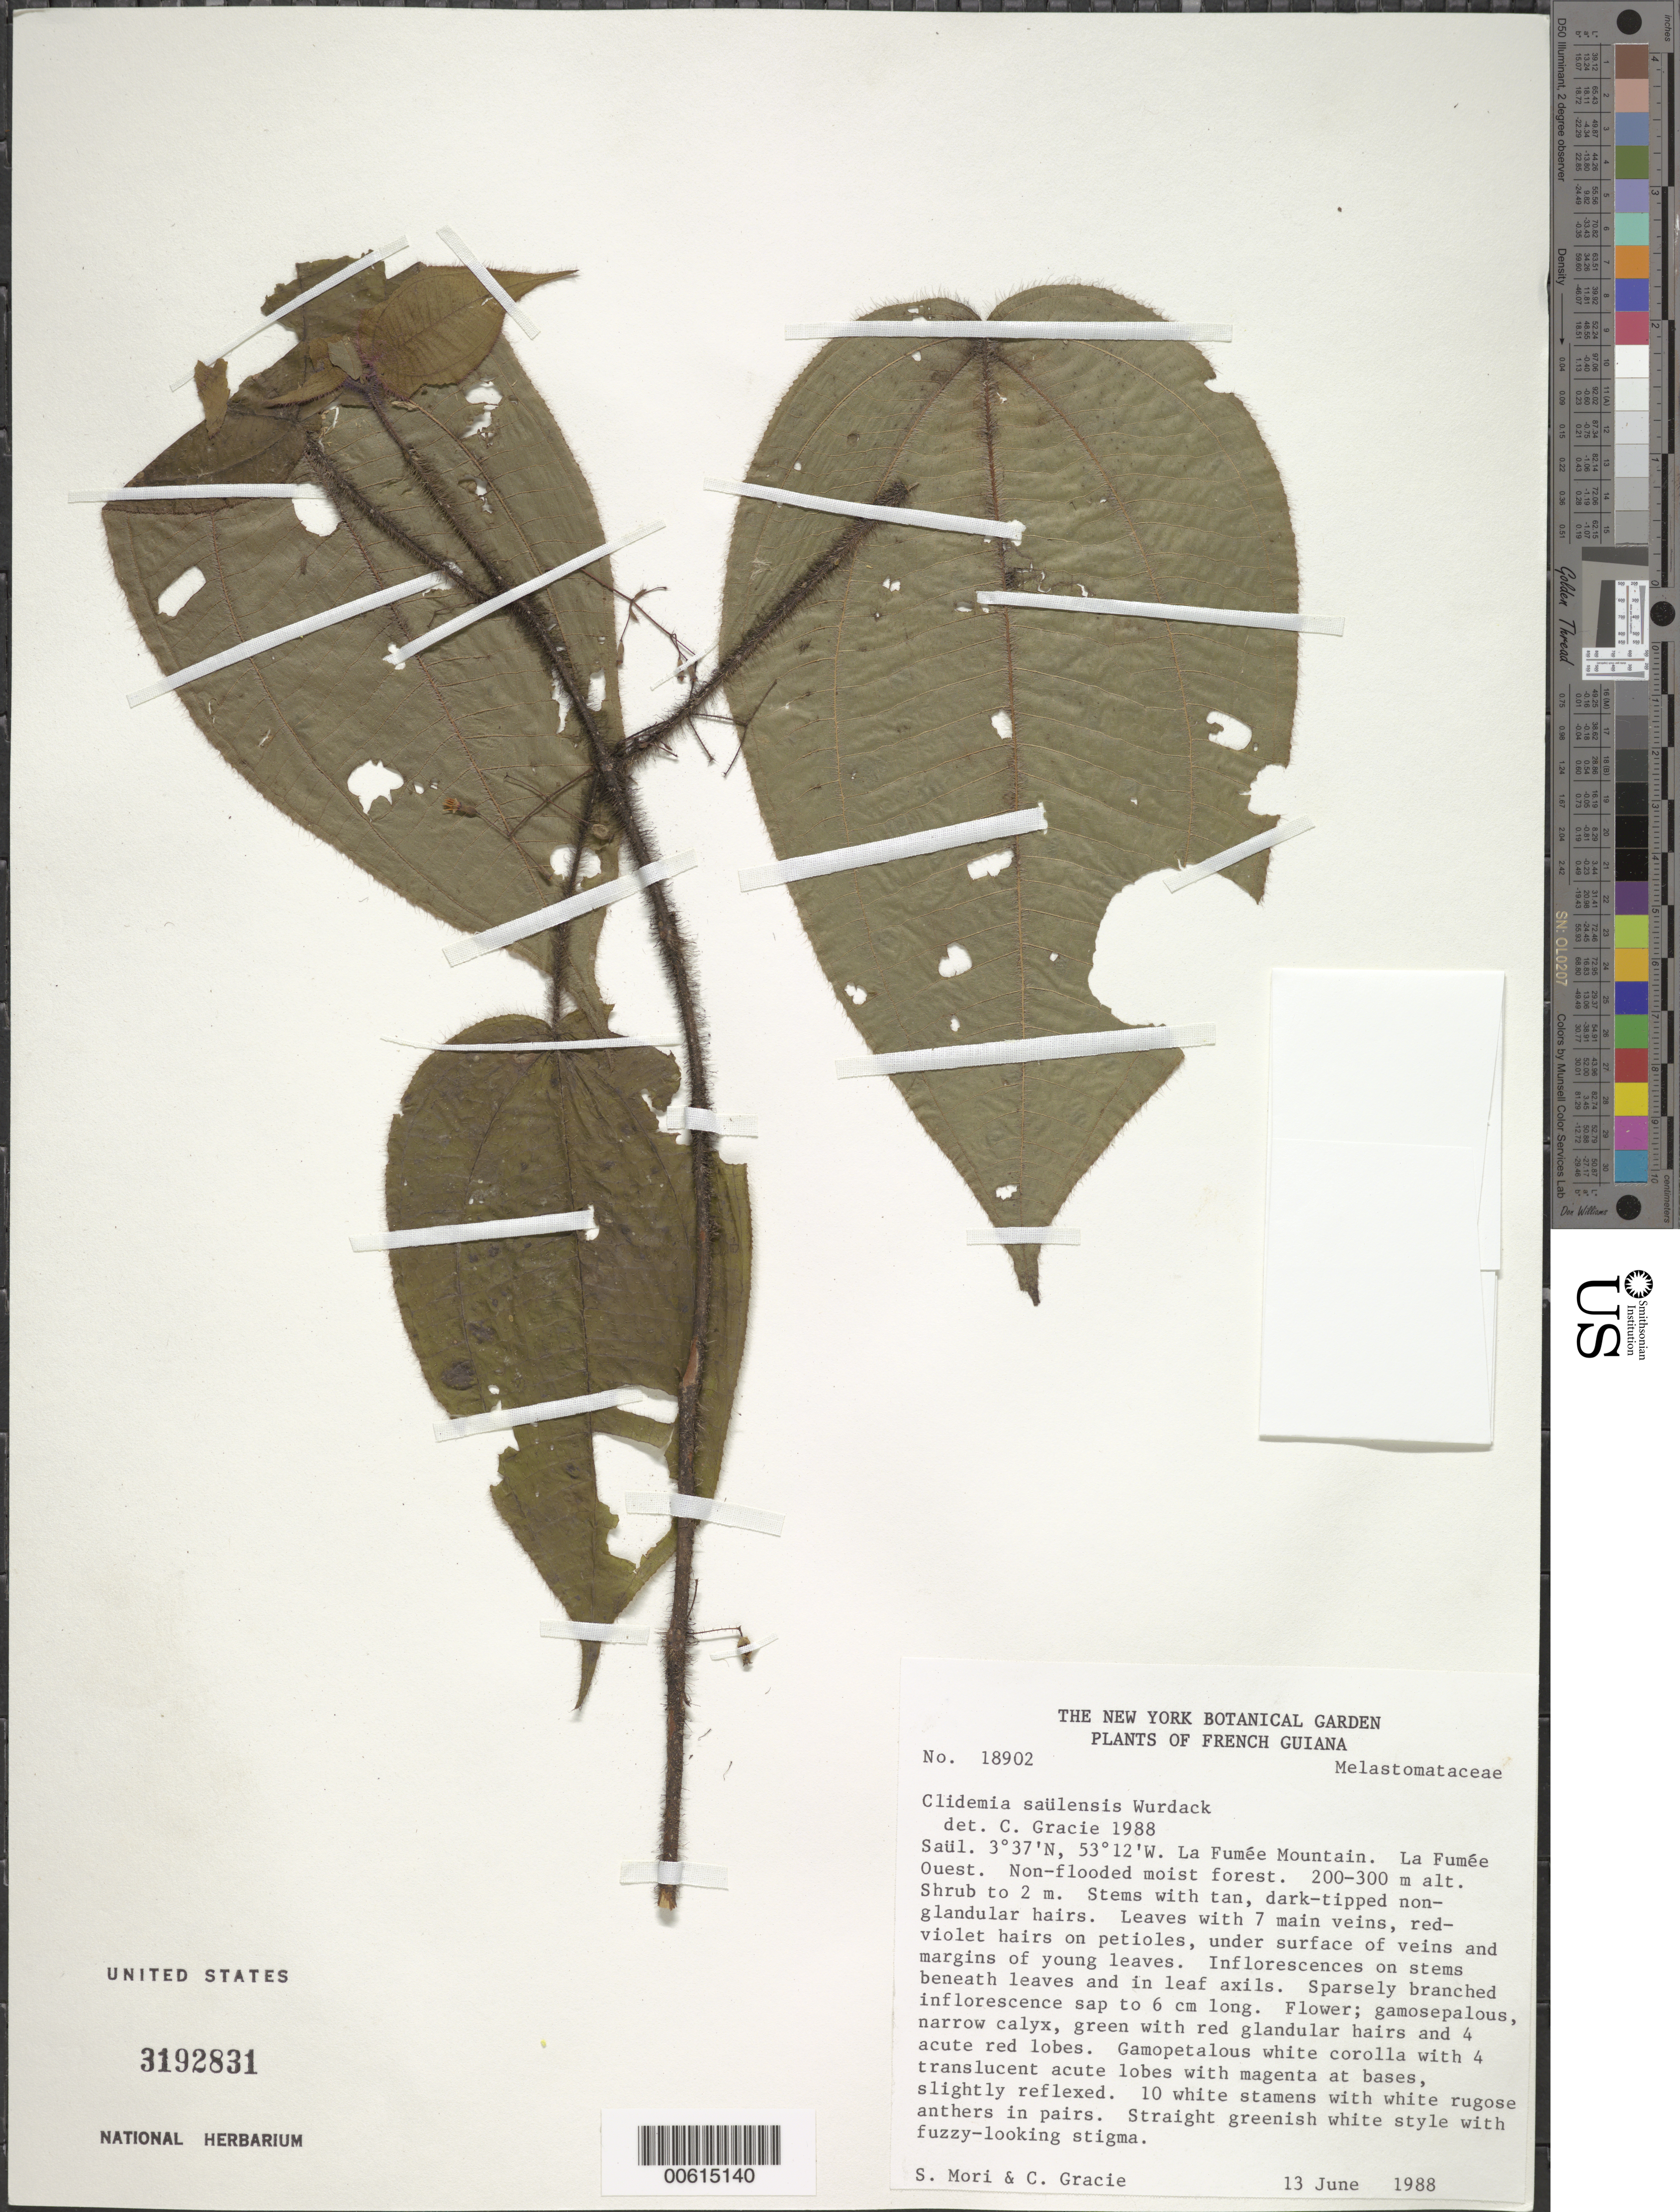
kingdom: Plantae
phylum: Tracheophyta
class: Magnoliopsida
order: Myrtales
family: Melastomataceae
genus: Clidemia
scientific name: Clidemia saulensis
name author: Wurdack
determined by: Gracie, Carol A.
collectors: S. Mori & C. A. Gracie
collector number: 18902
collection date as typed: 13-Jun-88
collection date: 1988-06-13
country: French Guiana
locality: Saül, La Fumée Mountain, La Fumée Ouest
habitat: Non-flooded moist forest.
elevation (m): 200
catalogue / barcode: US 3192831